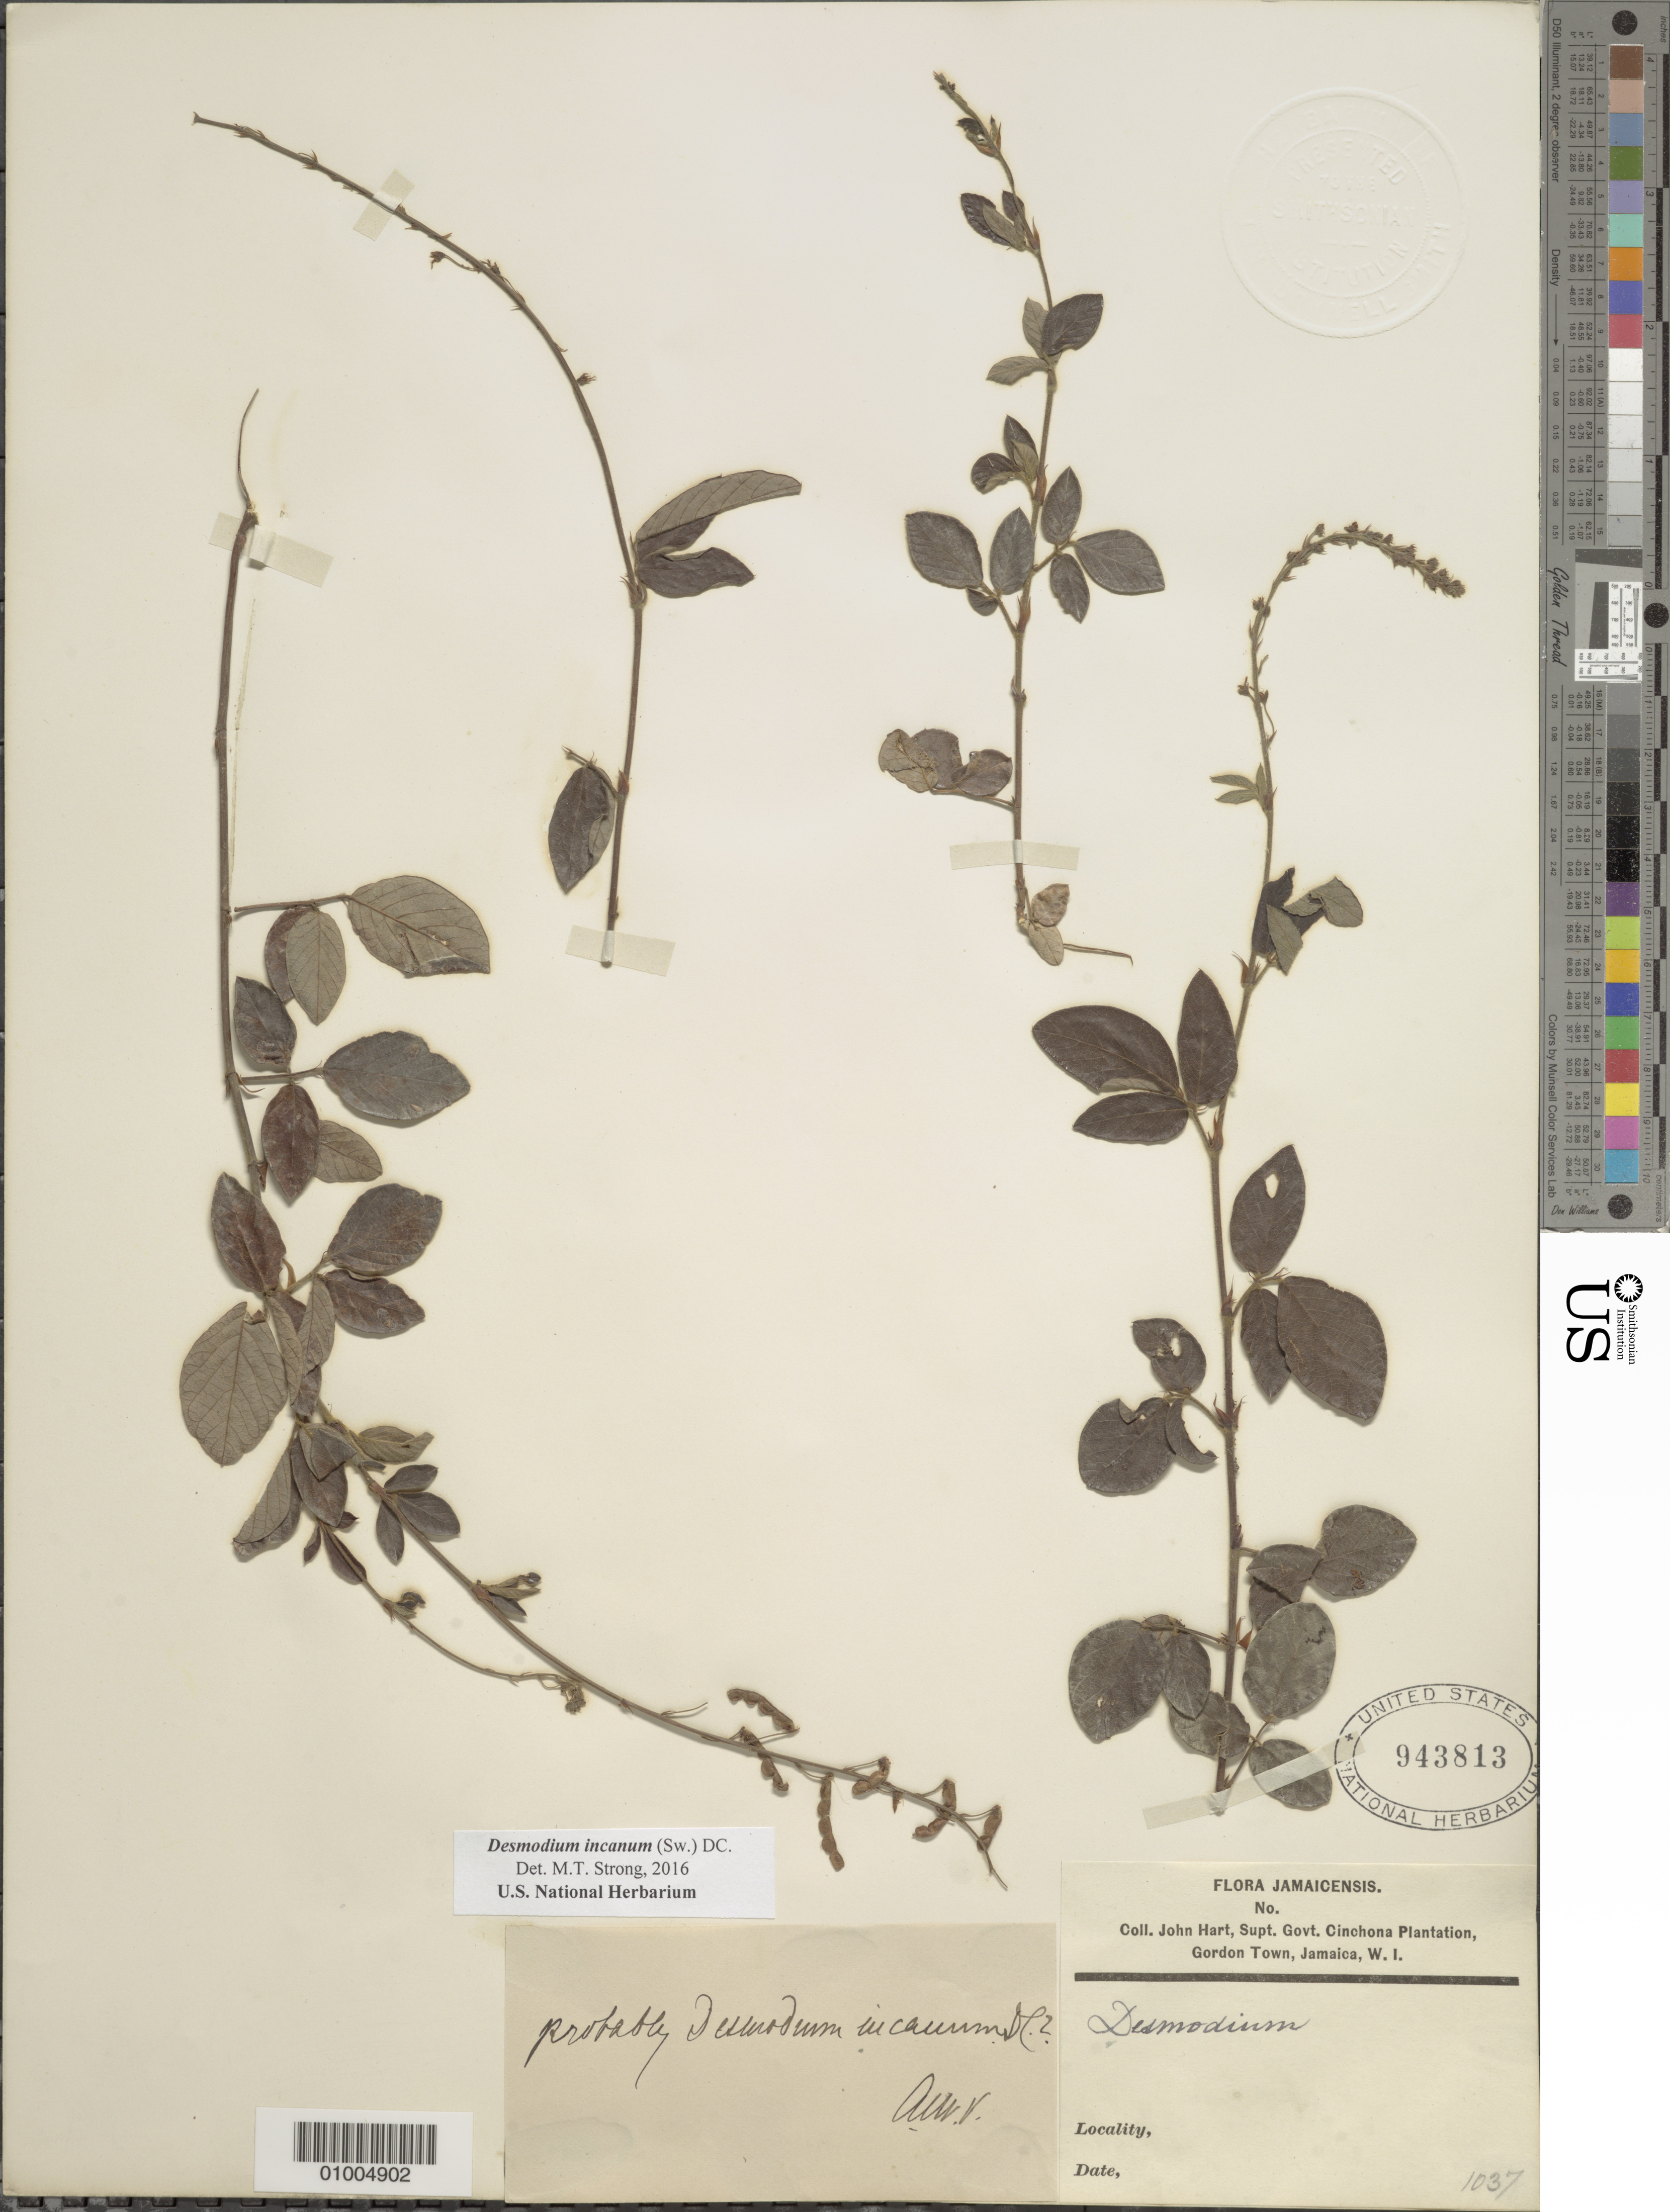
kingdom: Plantae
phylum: Tracheophyta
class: Magnoliopsida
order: Fabales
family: Fabaceae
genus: Desmodium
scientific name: Desmodium incanum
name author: (Sw.) DC.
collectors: J. Hart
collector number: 1037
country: Jamaica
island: Jamaica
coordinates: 0 N, 0 E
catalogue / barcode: US 943813